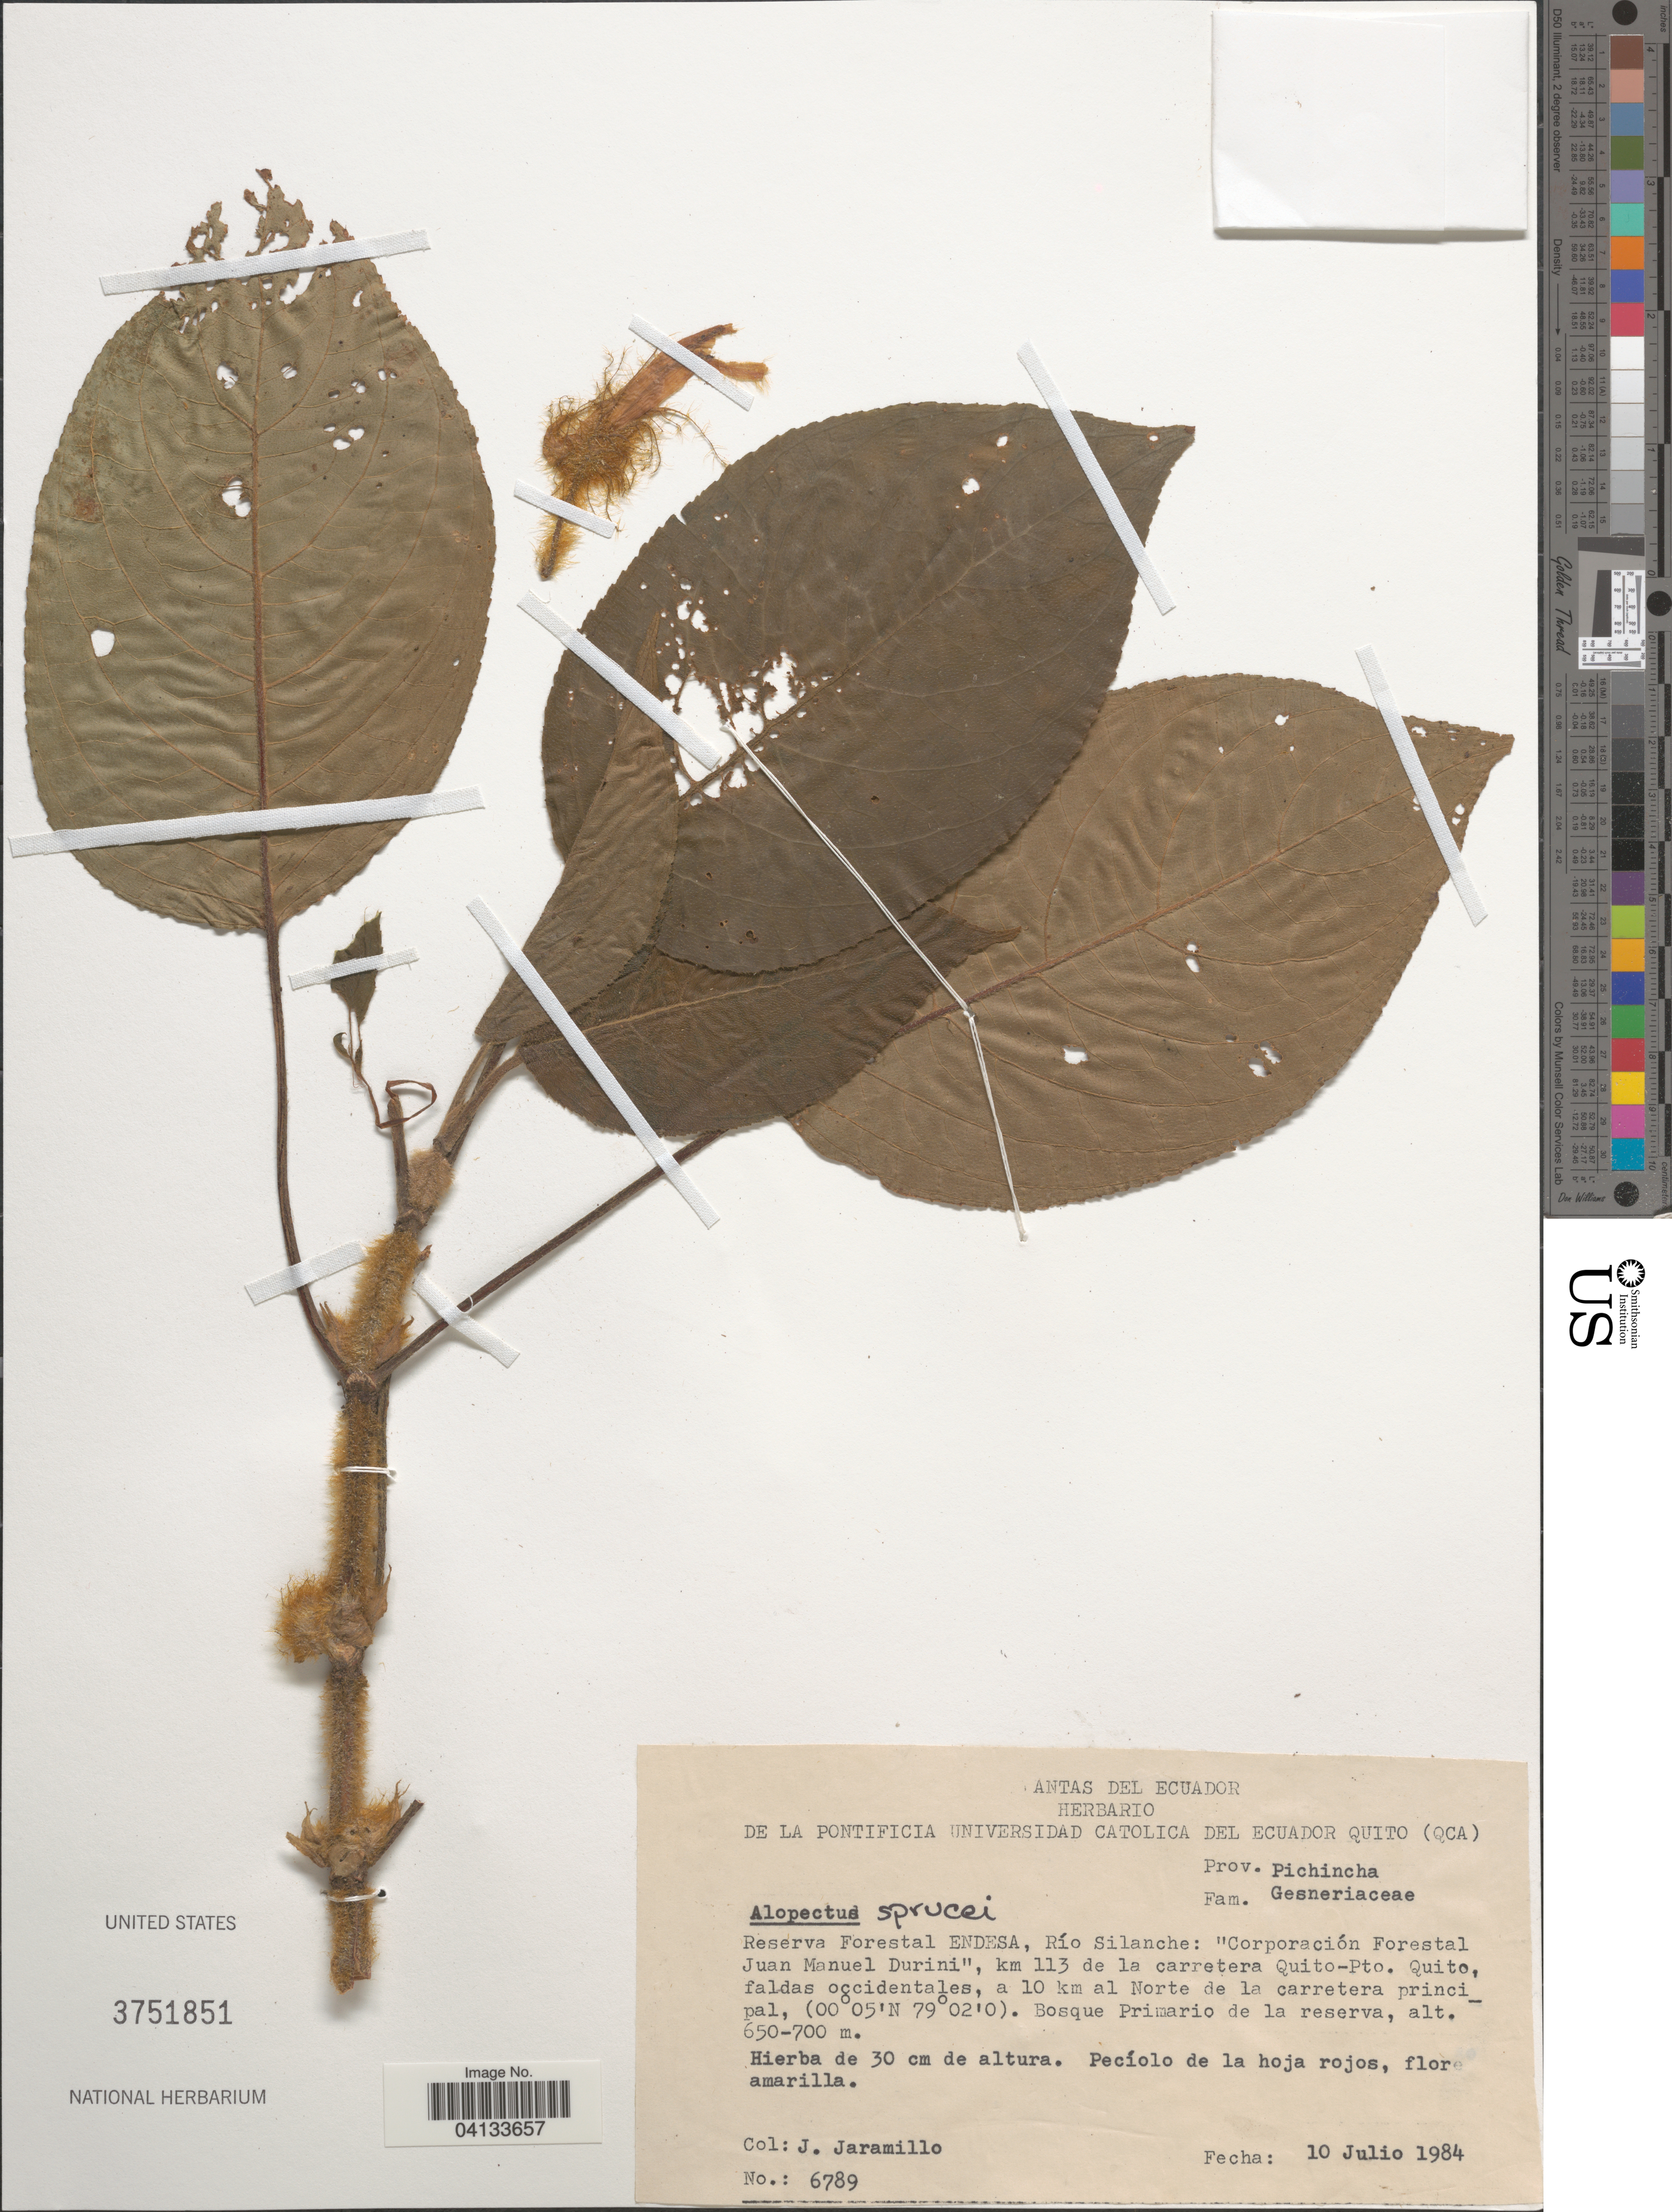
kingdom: Plantae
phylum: Tracheophyta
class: Magnoliopsida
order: Lamiales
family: Gesneriaceae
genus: Alloplectus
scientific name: Alloplectus sprucei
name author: (Kuntze) Wiehler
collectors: J. Jaramillo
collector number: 6789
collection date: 1984-07-10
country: Ecuador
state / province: Pichincha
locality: Reserva Forestal ENDESA, Río Silanche: "Corporación Forestal Juan Manuel Durini", km 113 de la carretera Quito-Pto. Quito, faldas occidentales, a 10 km al Norte de la carretera principal.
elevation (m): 650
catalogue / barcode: US 3751851